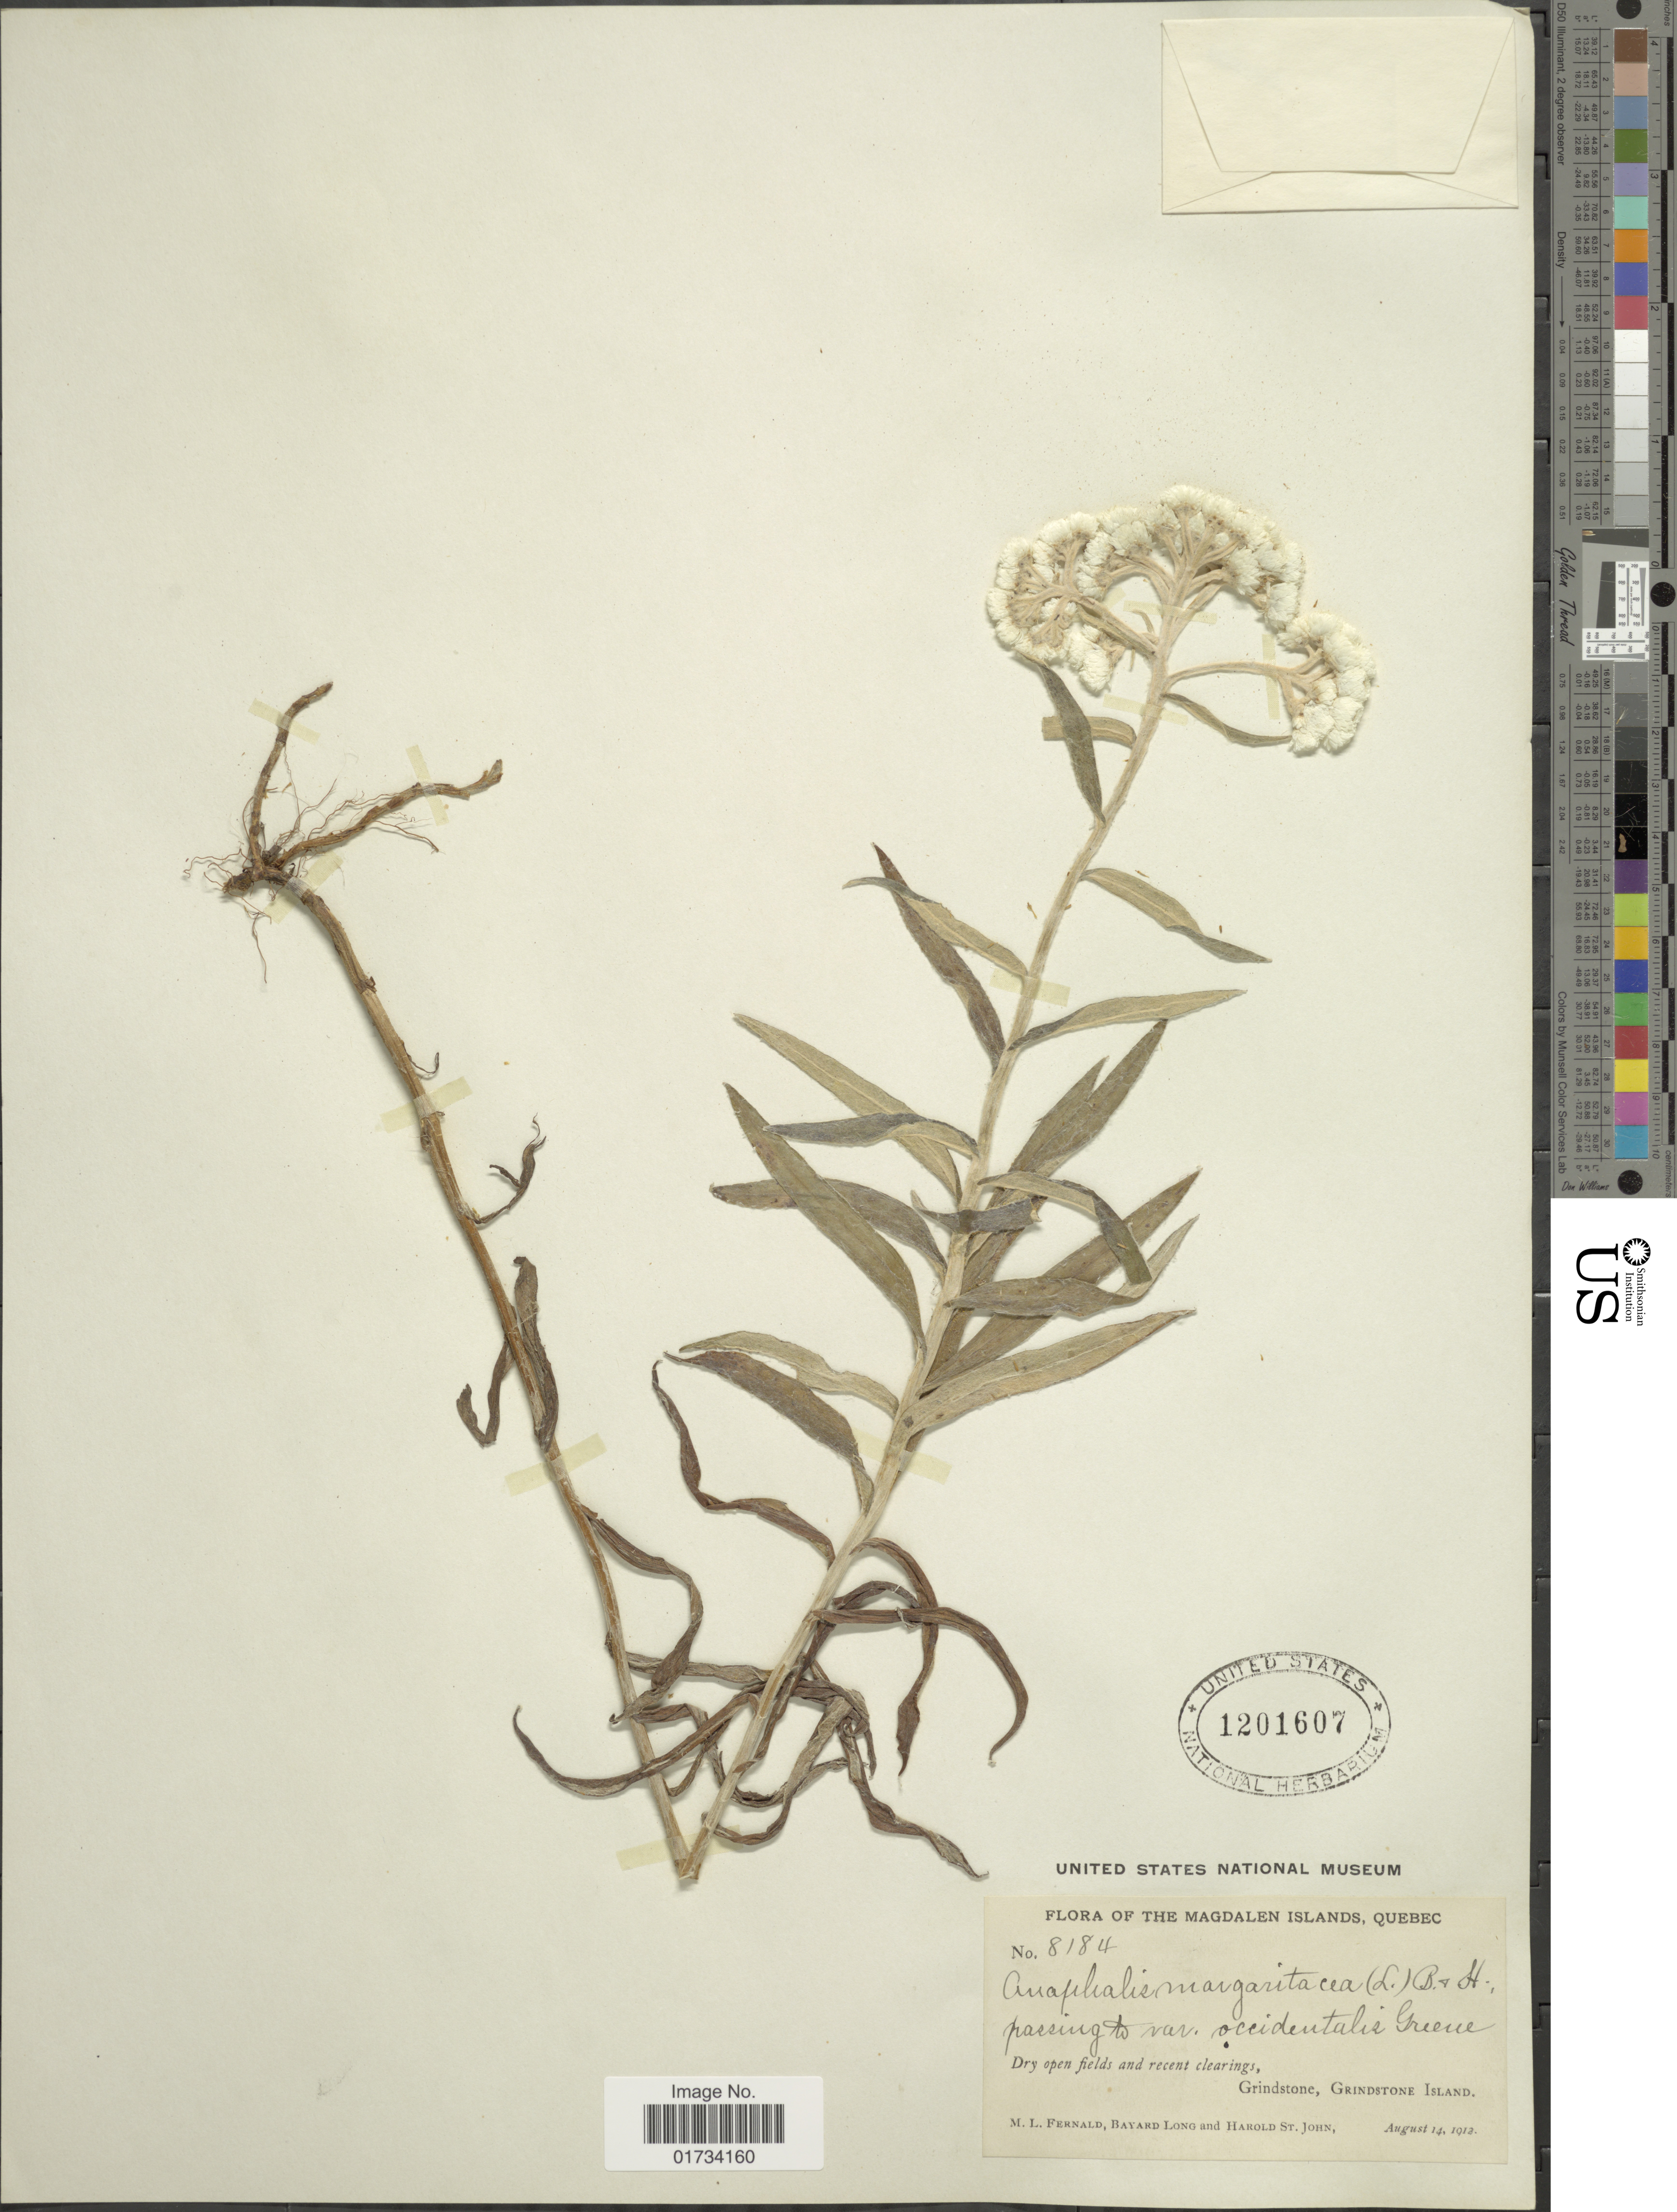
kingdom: Plantae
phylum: Tracheophyta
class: Magnoliopsida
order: Asterales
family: Asteraceae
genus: Anaphalis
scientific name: Anaphalis margaritacea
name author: (L.) Benth. & Hook. f.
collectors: M. L. Fernald, B. H. Long & H. St. John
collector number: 8184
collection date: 1913-08-14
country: Canada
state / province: Quebec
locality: Magdalen Islands, dry open fields and recent clearings, Grindstone, Grindstone Islands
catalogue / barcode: US 1201607